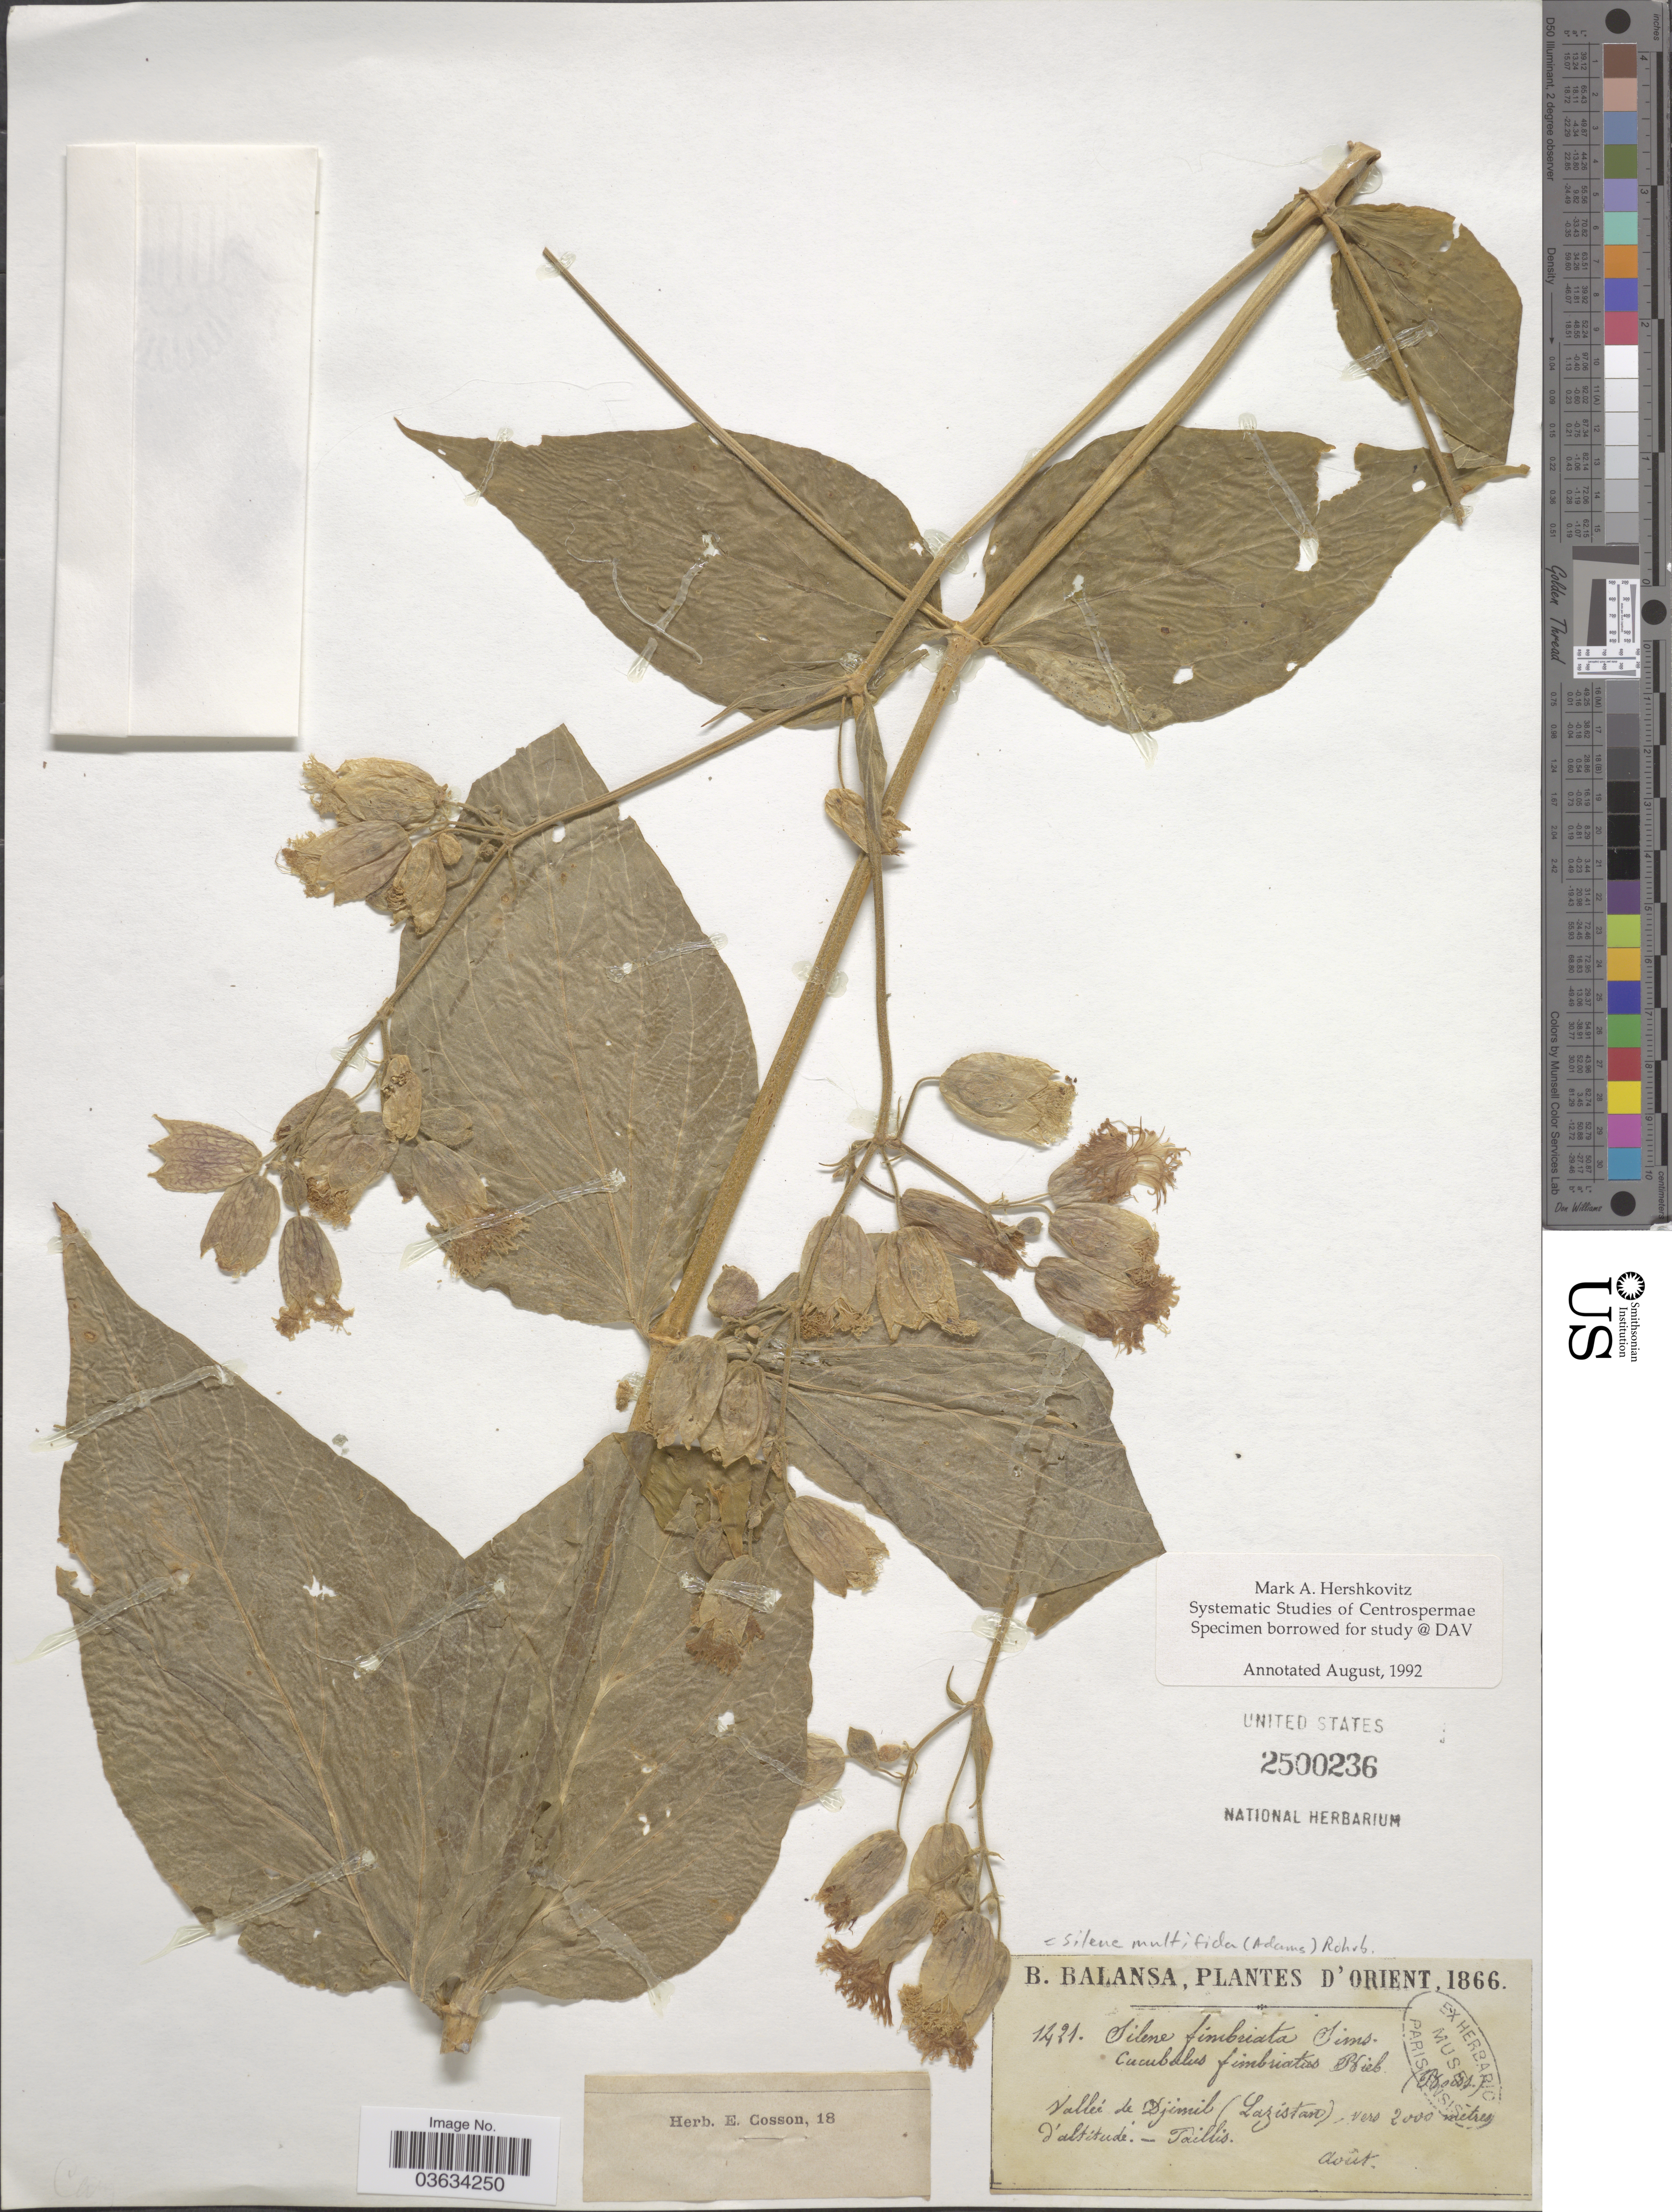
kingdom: Plantae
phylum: Tracheophyta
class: Magnoliopsida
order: Caryophyllales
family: Caryophyllaceae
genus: Silene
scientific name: Silene multifida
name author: Edgew.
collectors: B. Balansa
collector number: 1421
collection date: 1866-08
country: Turkey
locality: D'Orient. Valleé de Djimil (Lazistan).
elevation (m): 2000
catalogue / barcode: US 2500236